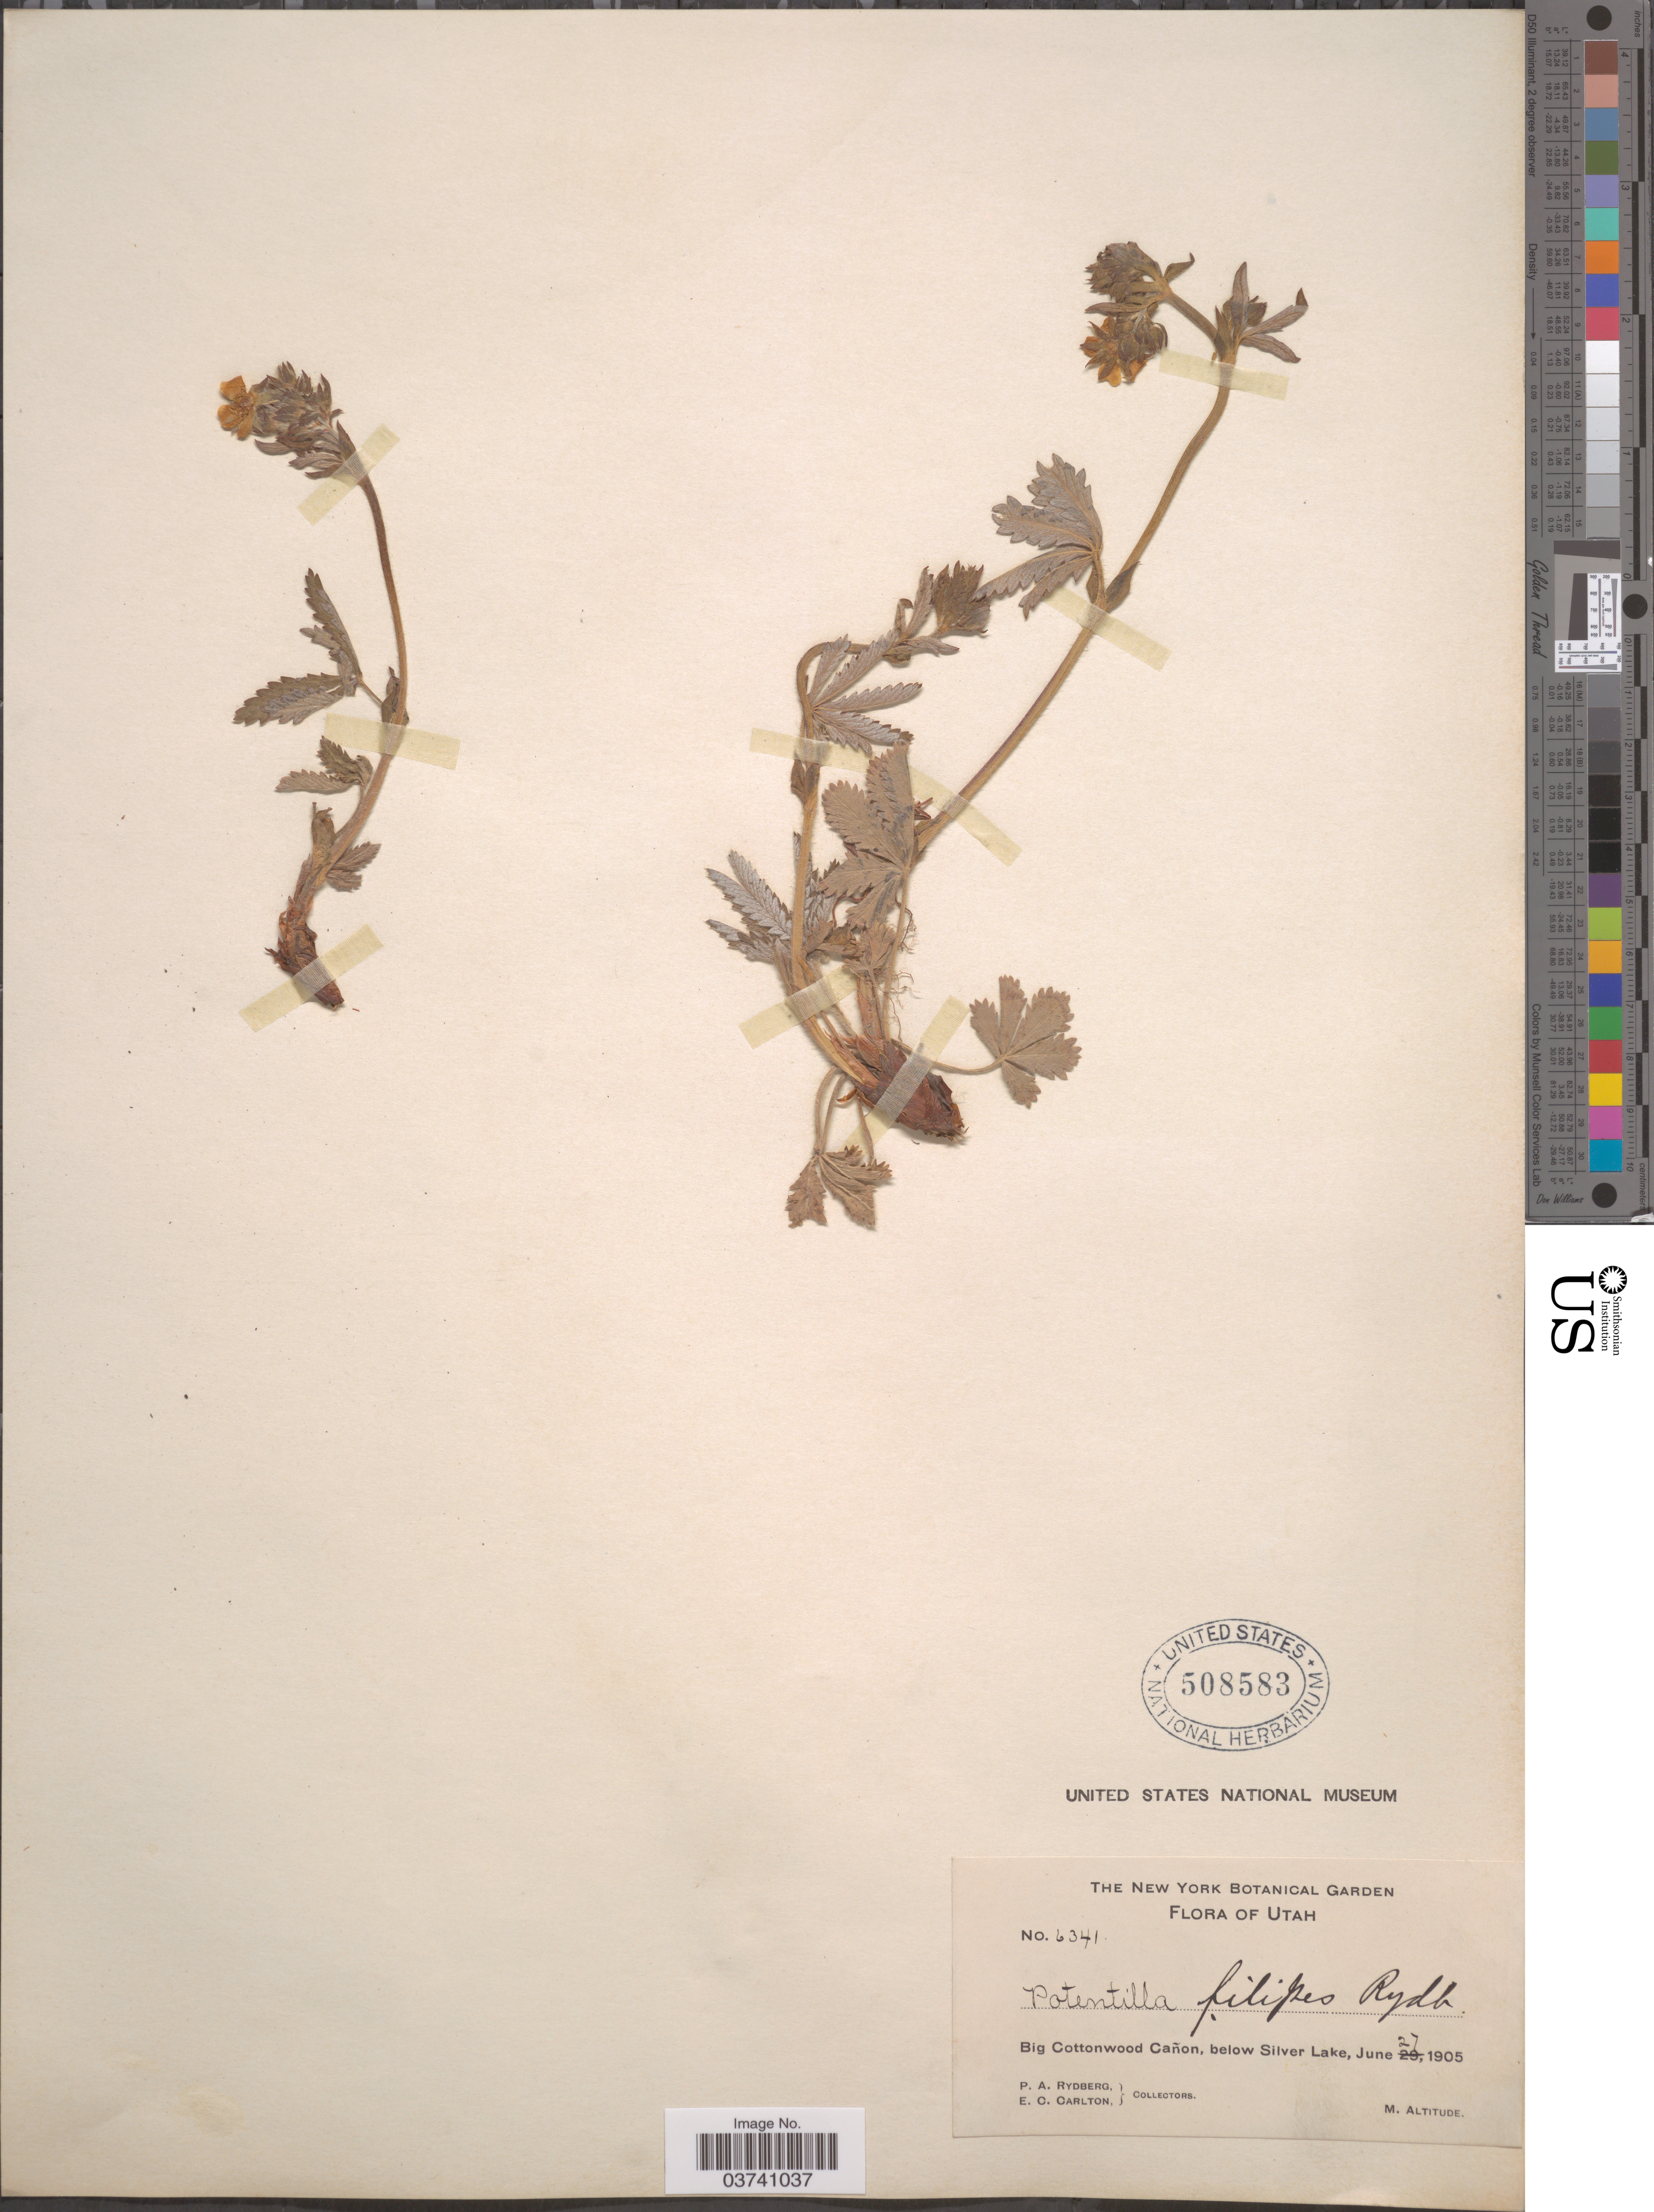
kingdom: Plantae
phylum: Tracheophyta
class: Magnoliopsida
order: Rosales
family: Rosaceae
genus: Potentilla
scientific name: Potentilla pulcherrima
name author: Lehm.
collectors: P. A. Rydberg & E. Carlton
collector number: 6341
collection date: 1905-06-27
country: United States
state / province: Utah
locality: Big Cottonwood Cañon, below Silver Lake.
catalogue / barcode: US 508583